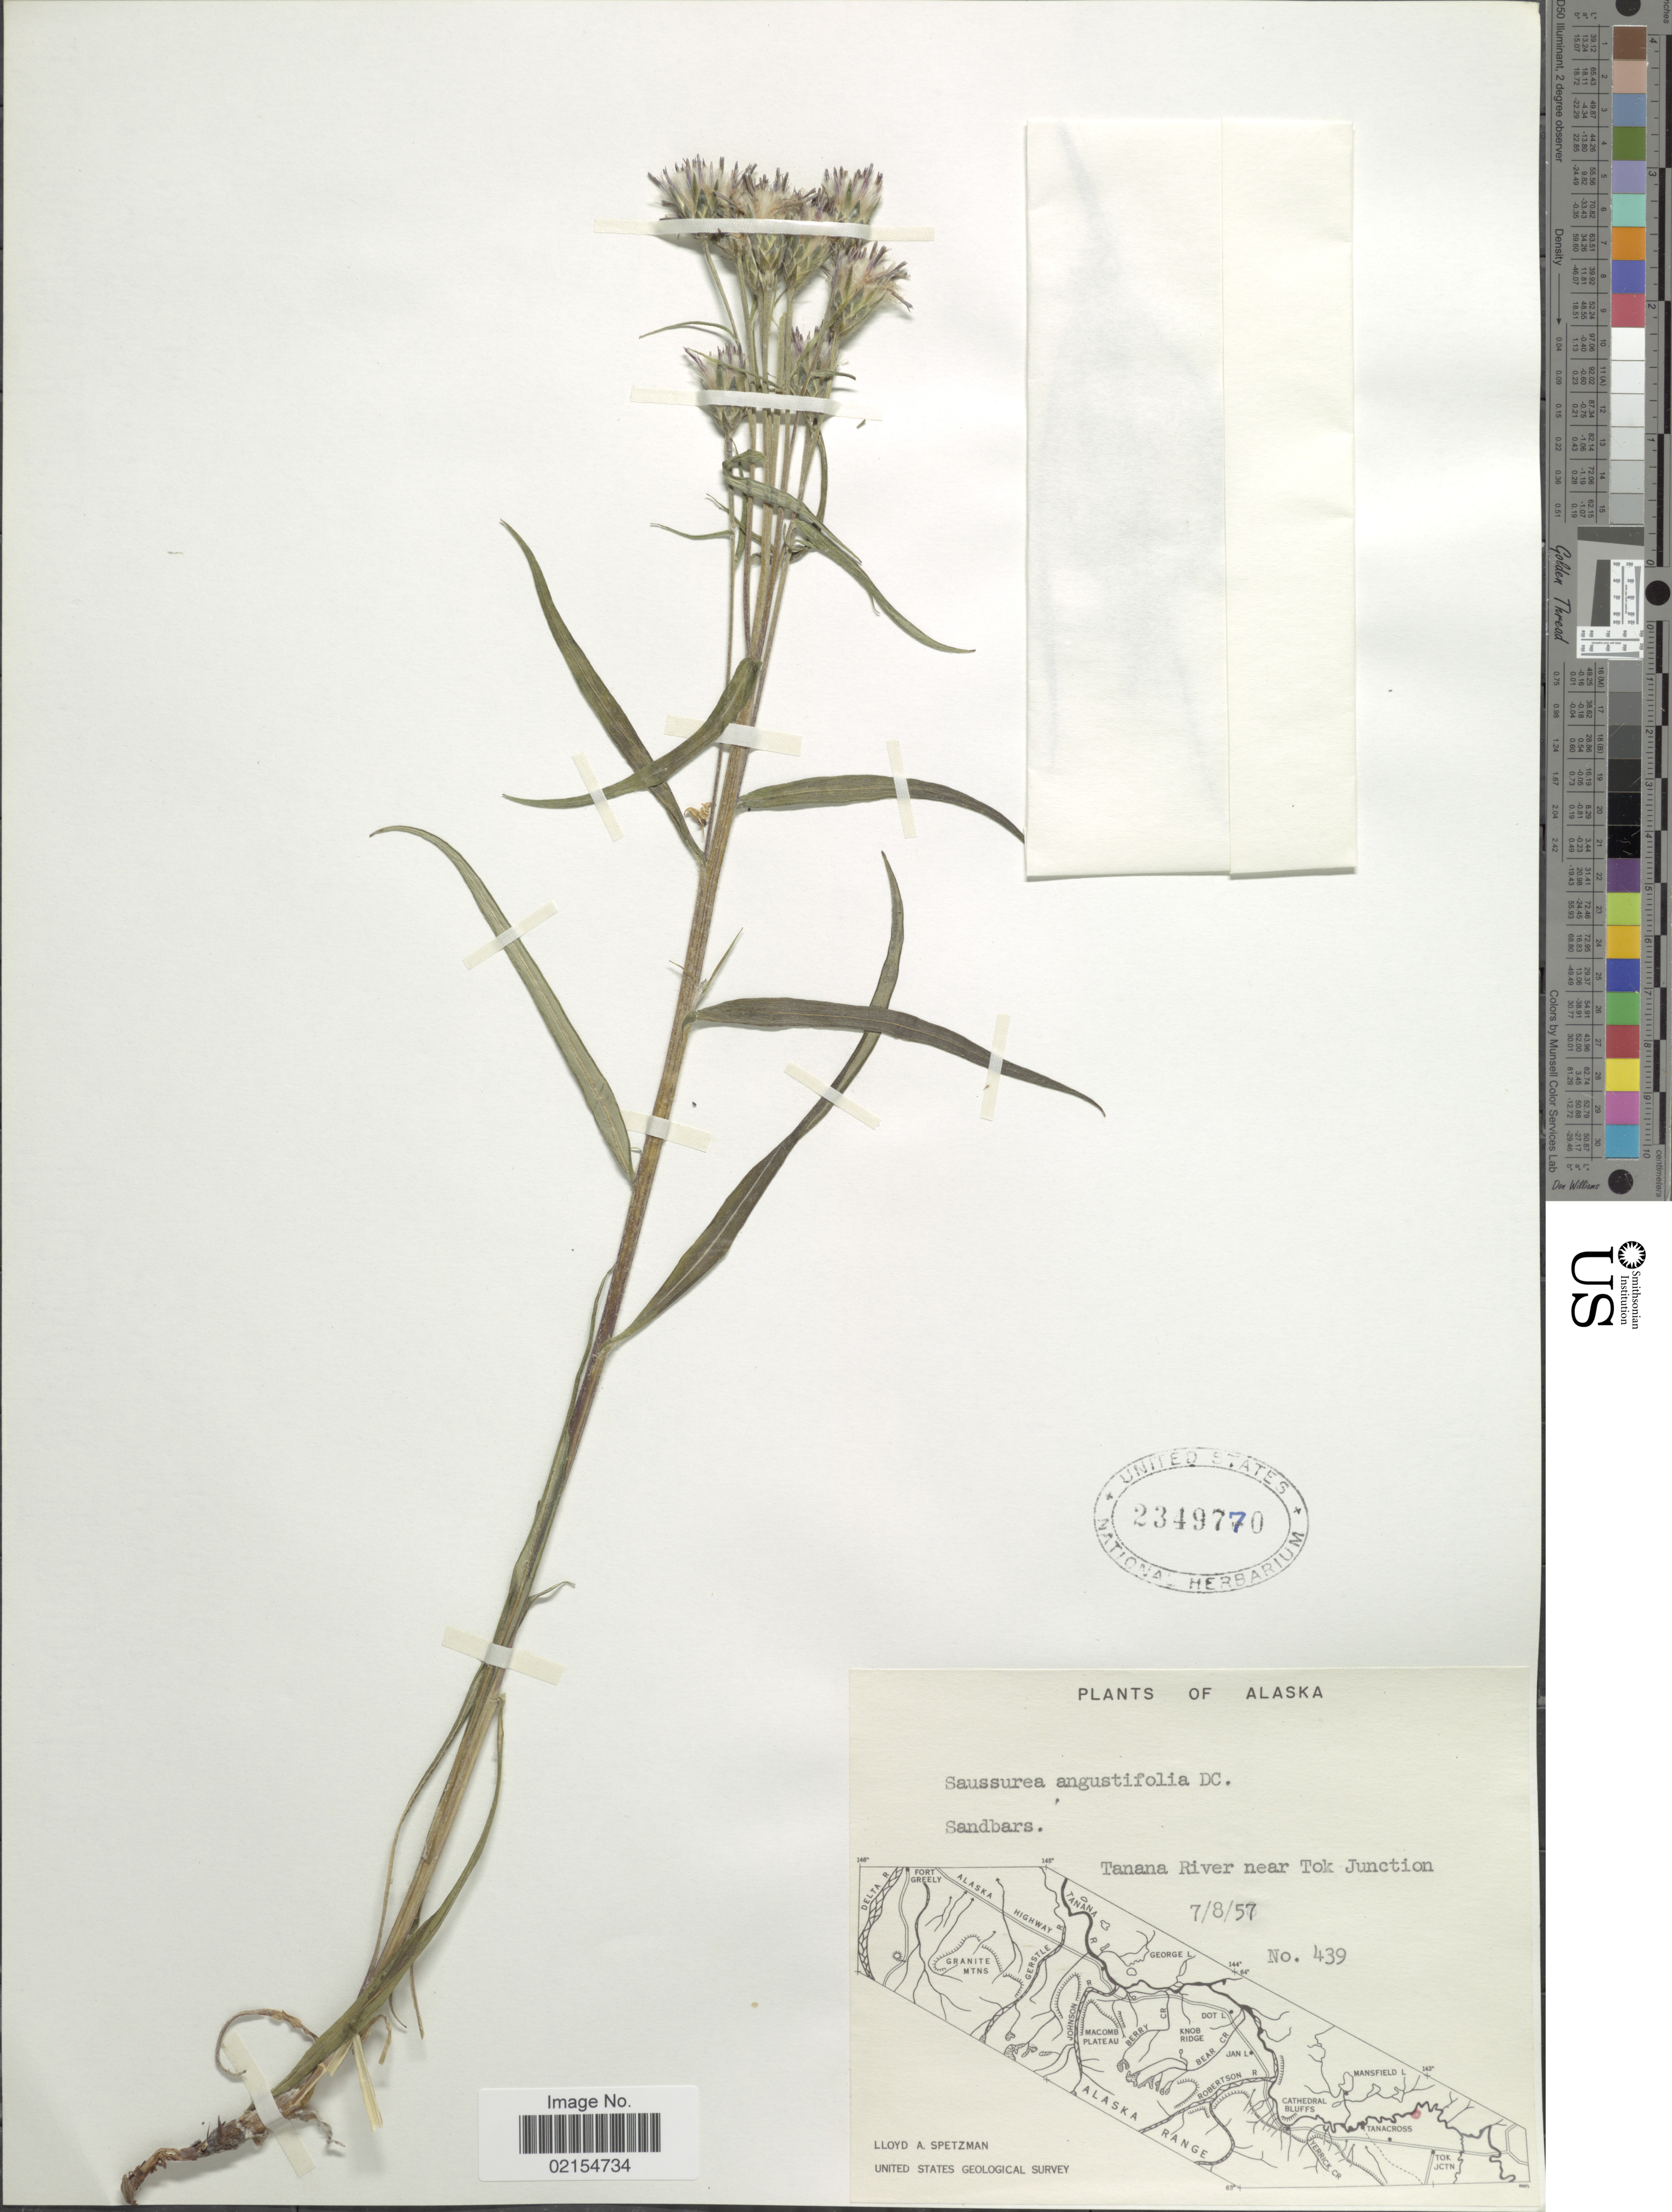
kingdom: Plantae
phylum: Tracheophyta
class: Magnoliopsida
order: Asterales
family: Asteraceae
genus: Saussurea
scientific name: Saussurea angustifolia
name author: (L.) DC.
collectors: L. Spetzman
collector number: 439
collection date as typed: Transcribed d/m/y: 8/7/57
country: United States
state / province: Alaska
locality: Tanana River near Tok Junction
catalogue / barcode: US 2349770